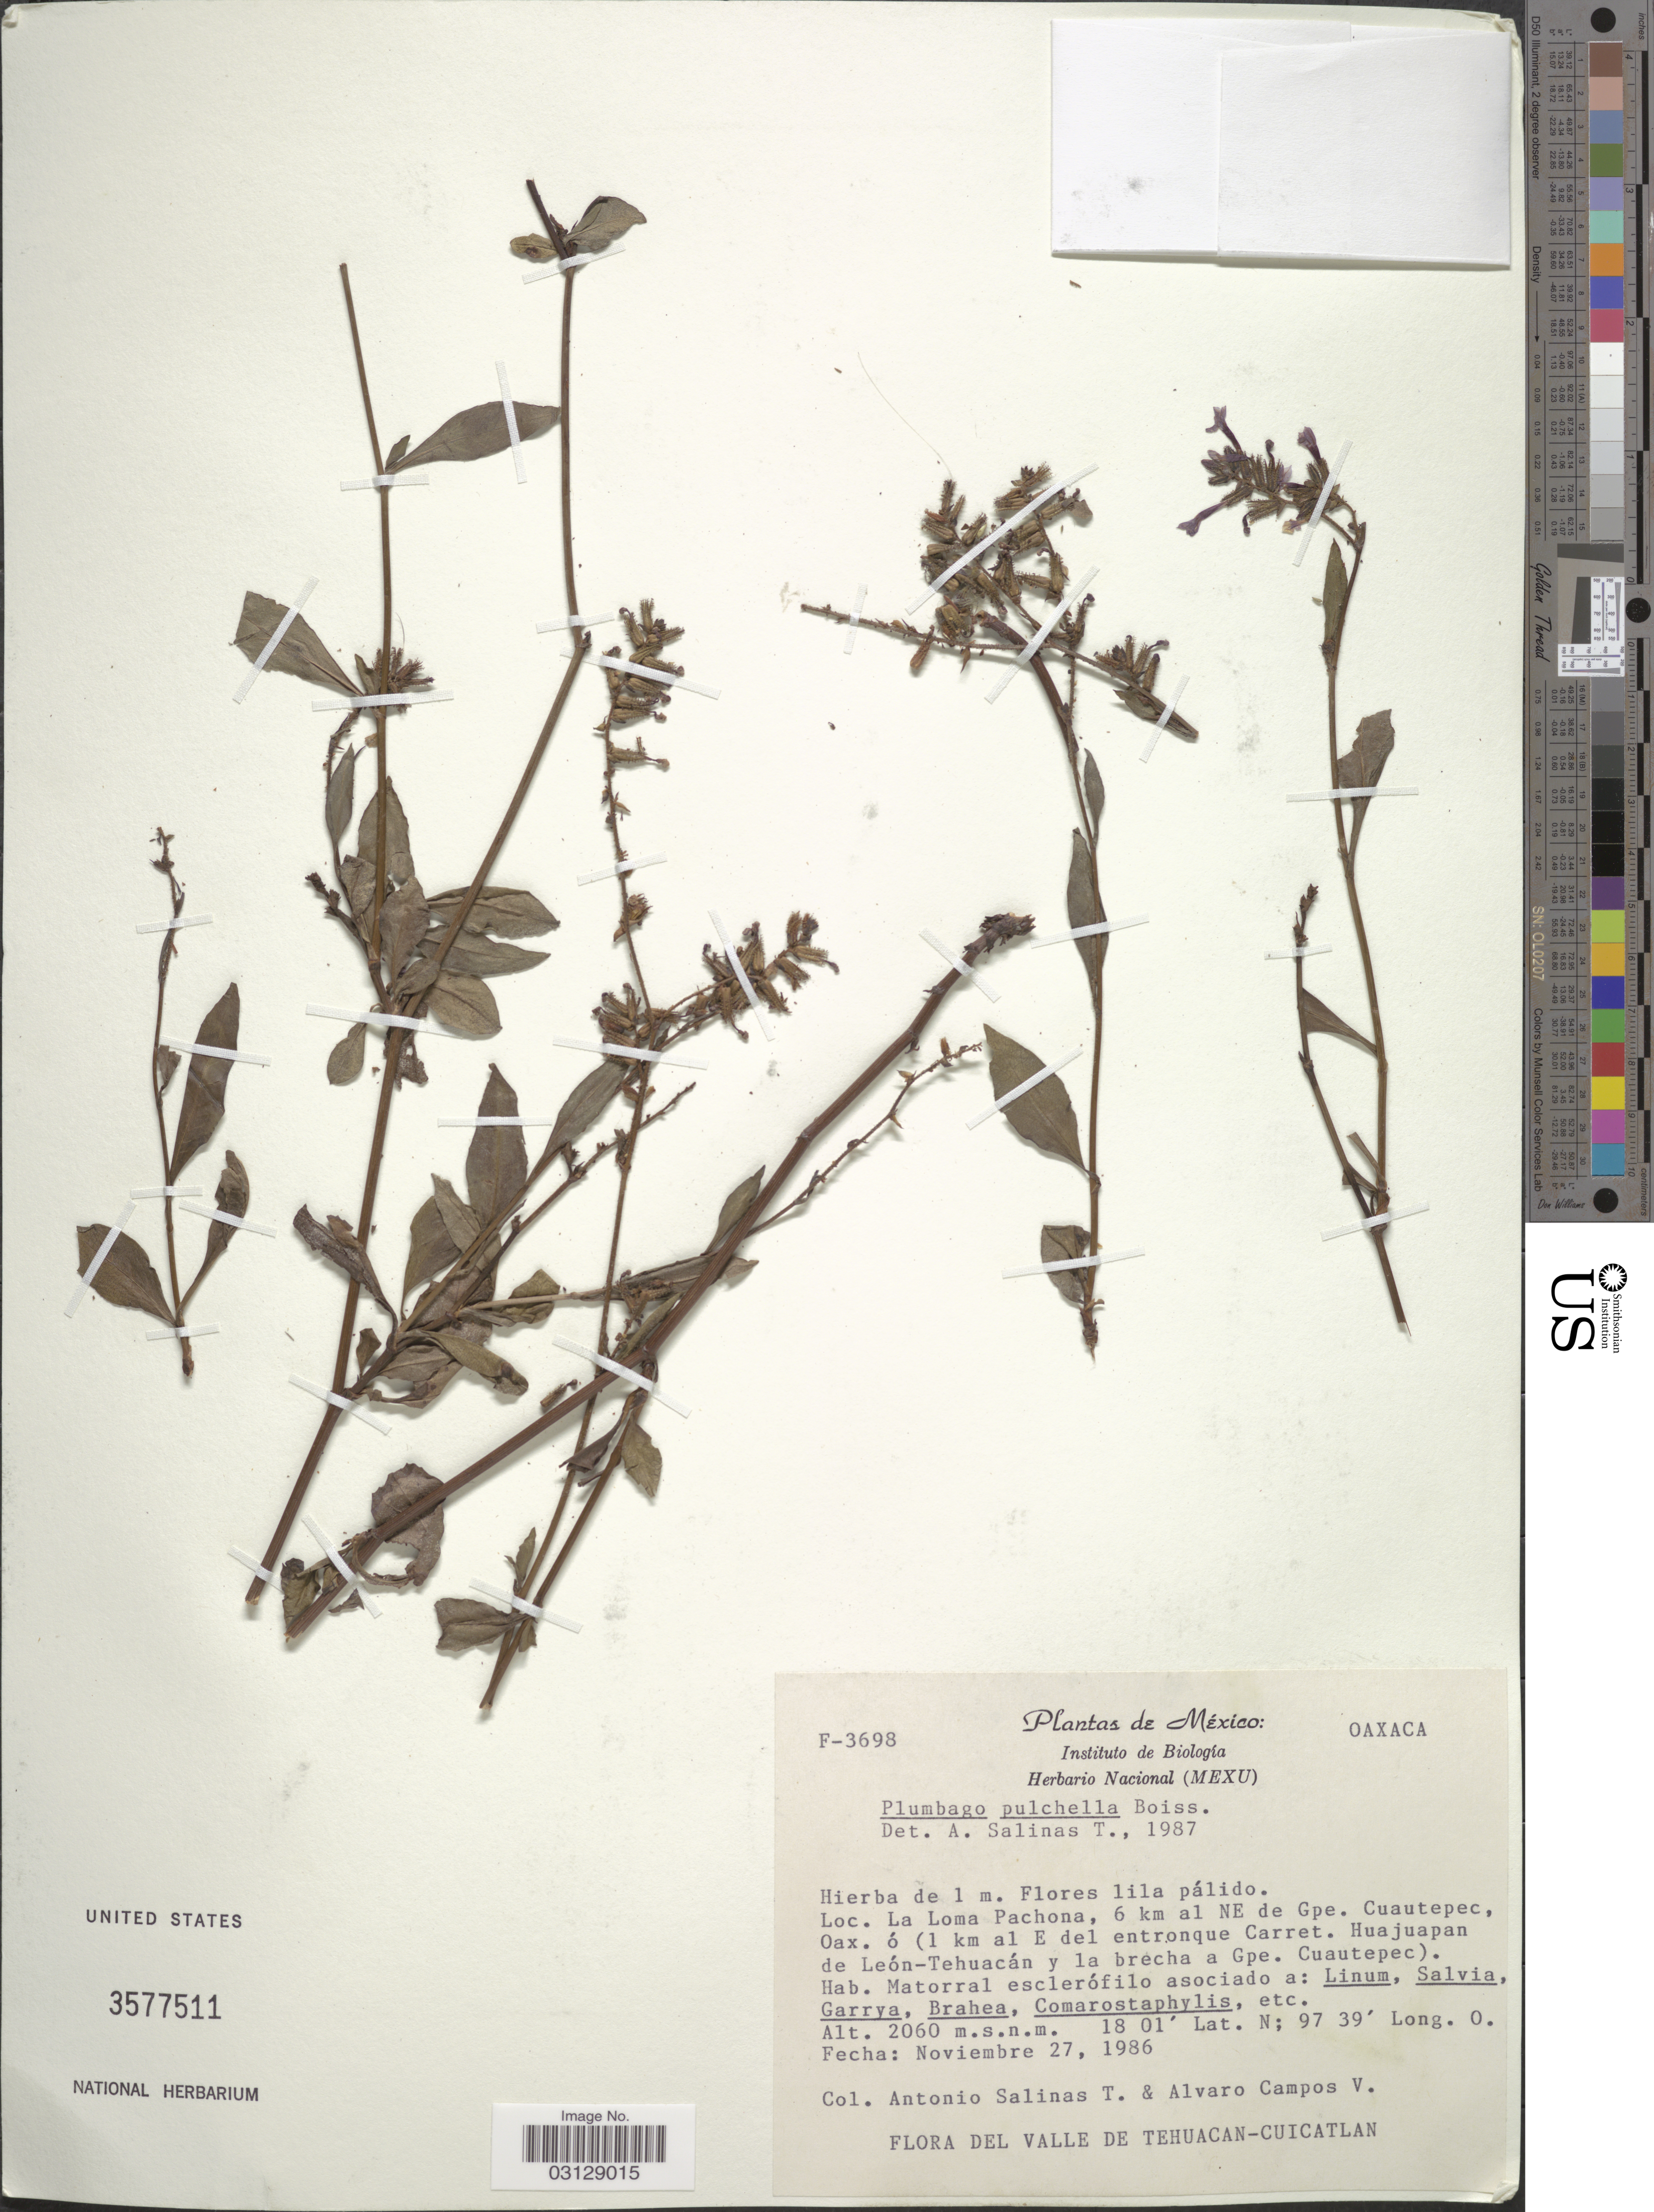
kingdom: Plantae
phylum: Tracheophyta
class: Magnoliopsida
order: Caryophyllales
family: Plumbaginaceae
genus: Plumbago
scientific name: Plumbago pulchella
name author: Boiss.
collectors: A. Salinas T. & A. Campos V.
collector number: F-3698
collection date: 1986-11-27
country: Mexico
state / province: Oaxaca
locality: La Loma Pachona, 6 km al NE de Gpe. Cuautepec, Oax. ó (1 km al E del entronque Carret. Huajuapan de León-Tehuacán y la brecha a Gpe. Cuautepec).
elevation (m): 2060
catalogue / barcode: US 3577511